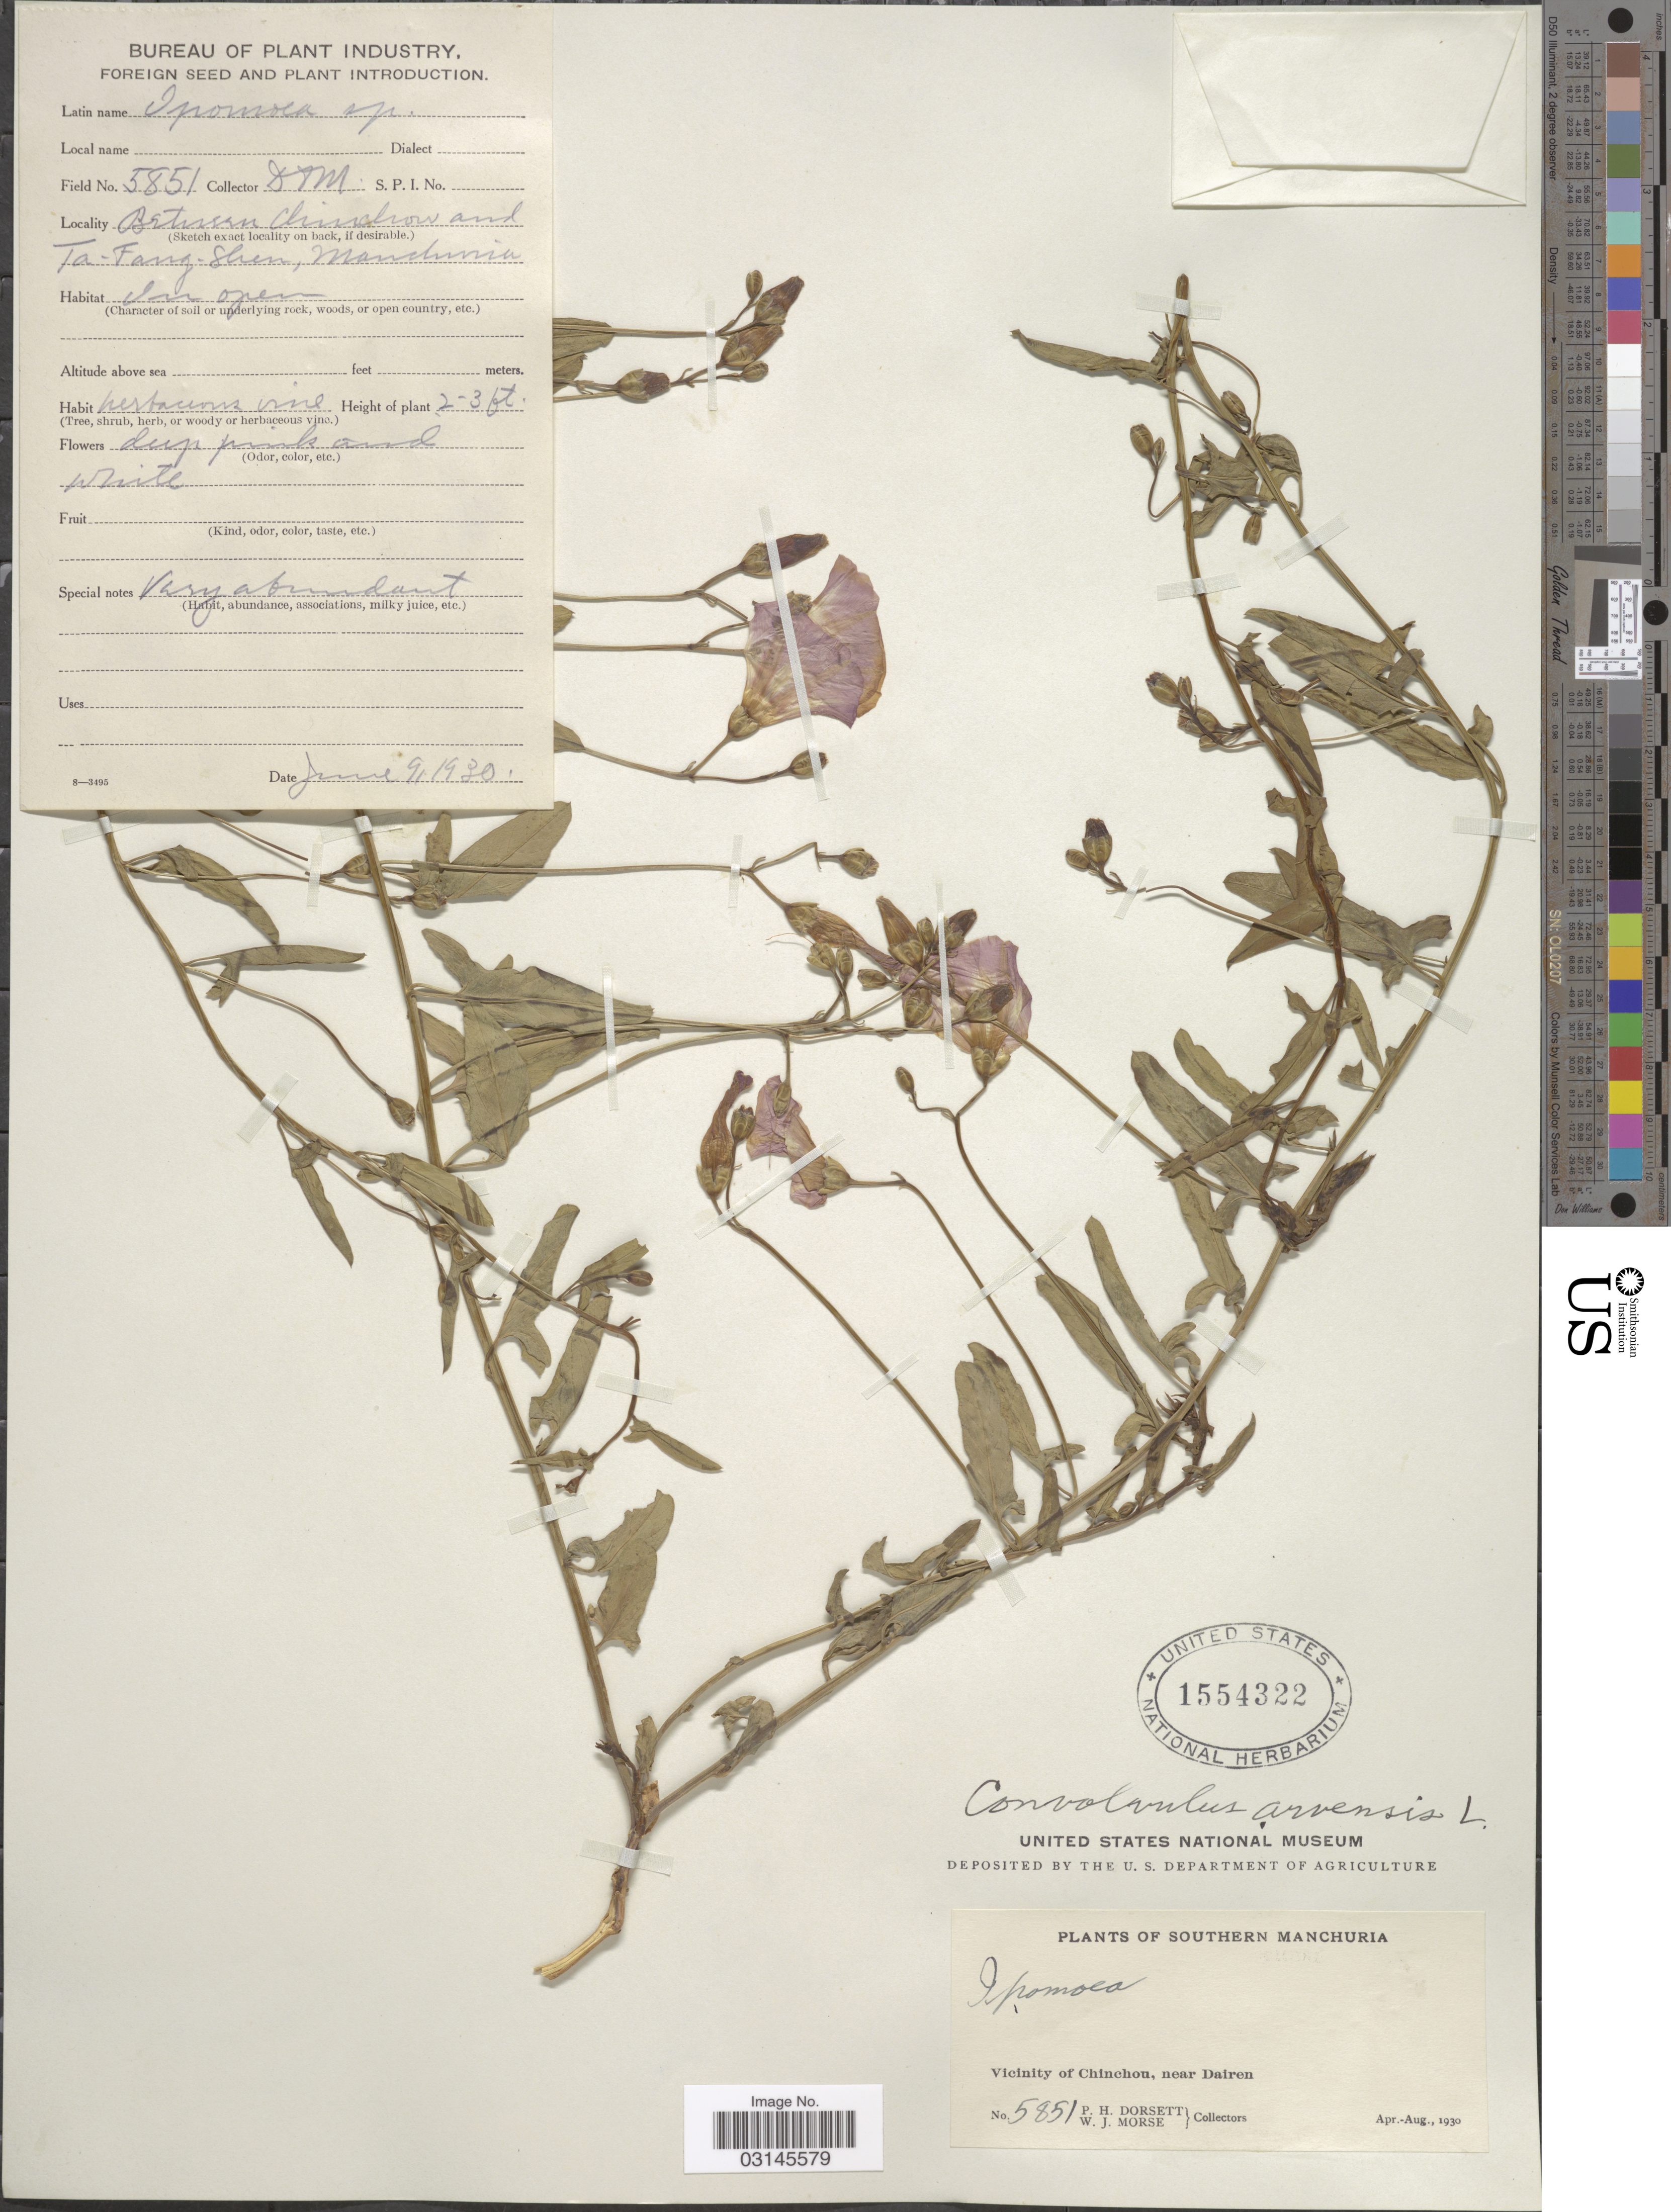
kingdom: Plantae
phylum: Tracheophyta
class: Magnoliopsida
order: Solanales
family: Convolvulaceae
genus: Convolvulus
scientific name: Convolvulus arvensis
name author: L.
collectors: P. H. Dorsett & W. J. Morse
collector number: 5851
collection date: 1930-06-09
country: China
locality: Southern Manchuria. Vicinity of Chinchou, near Dairen. Between Chinchow and Ta-Fang-Shen, Manchuria.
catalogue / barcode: US 1554322